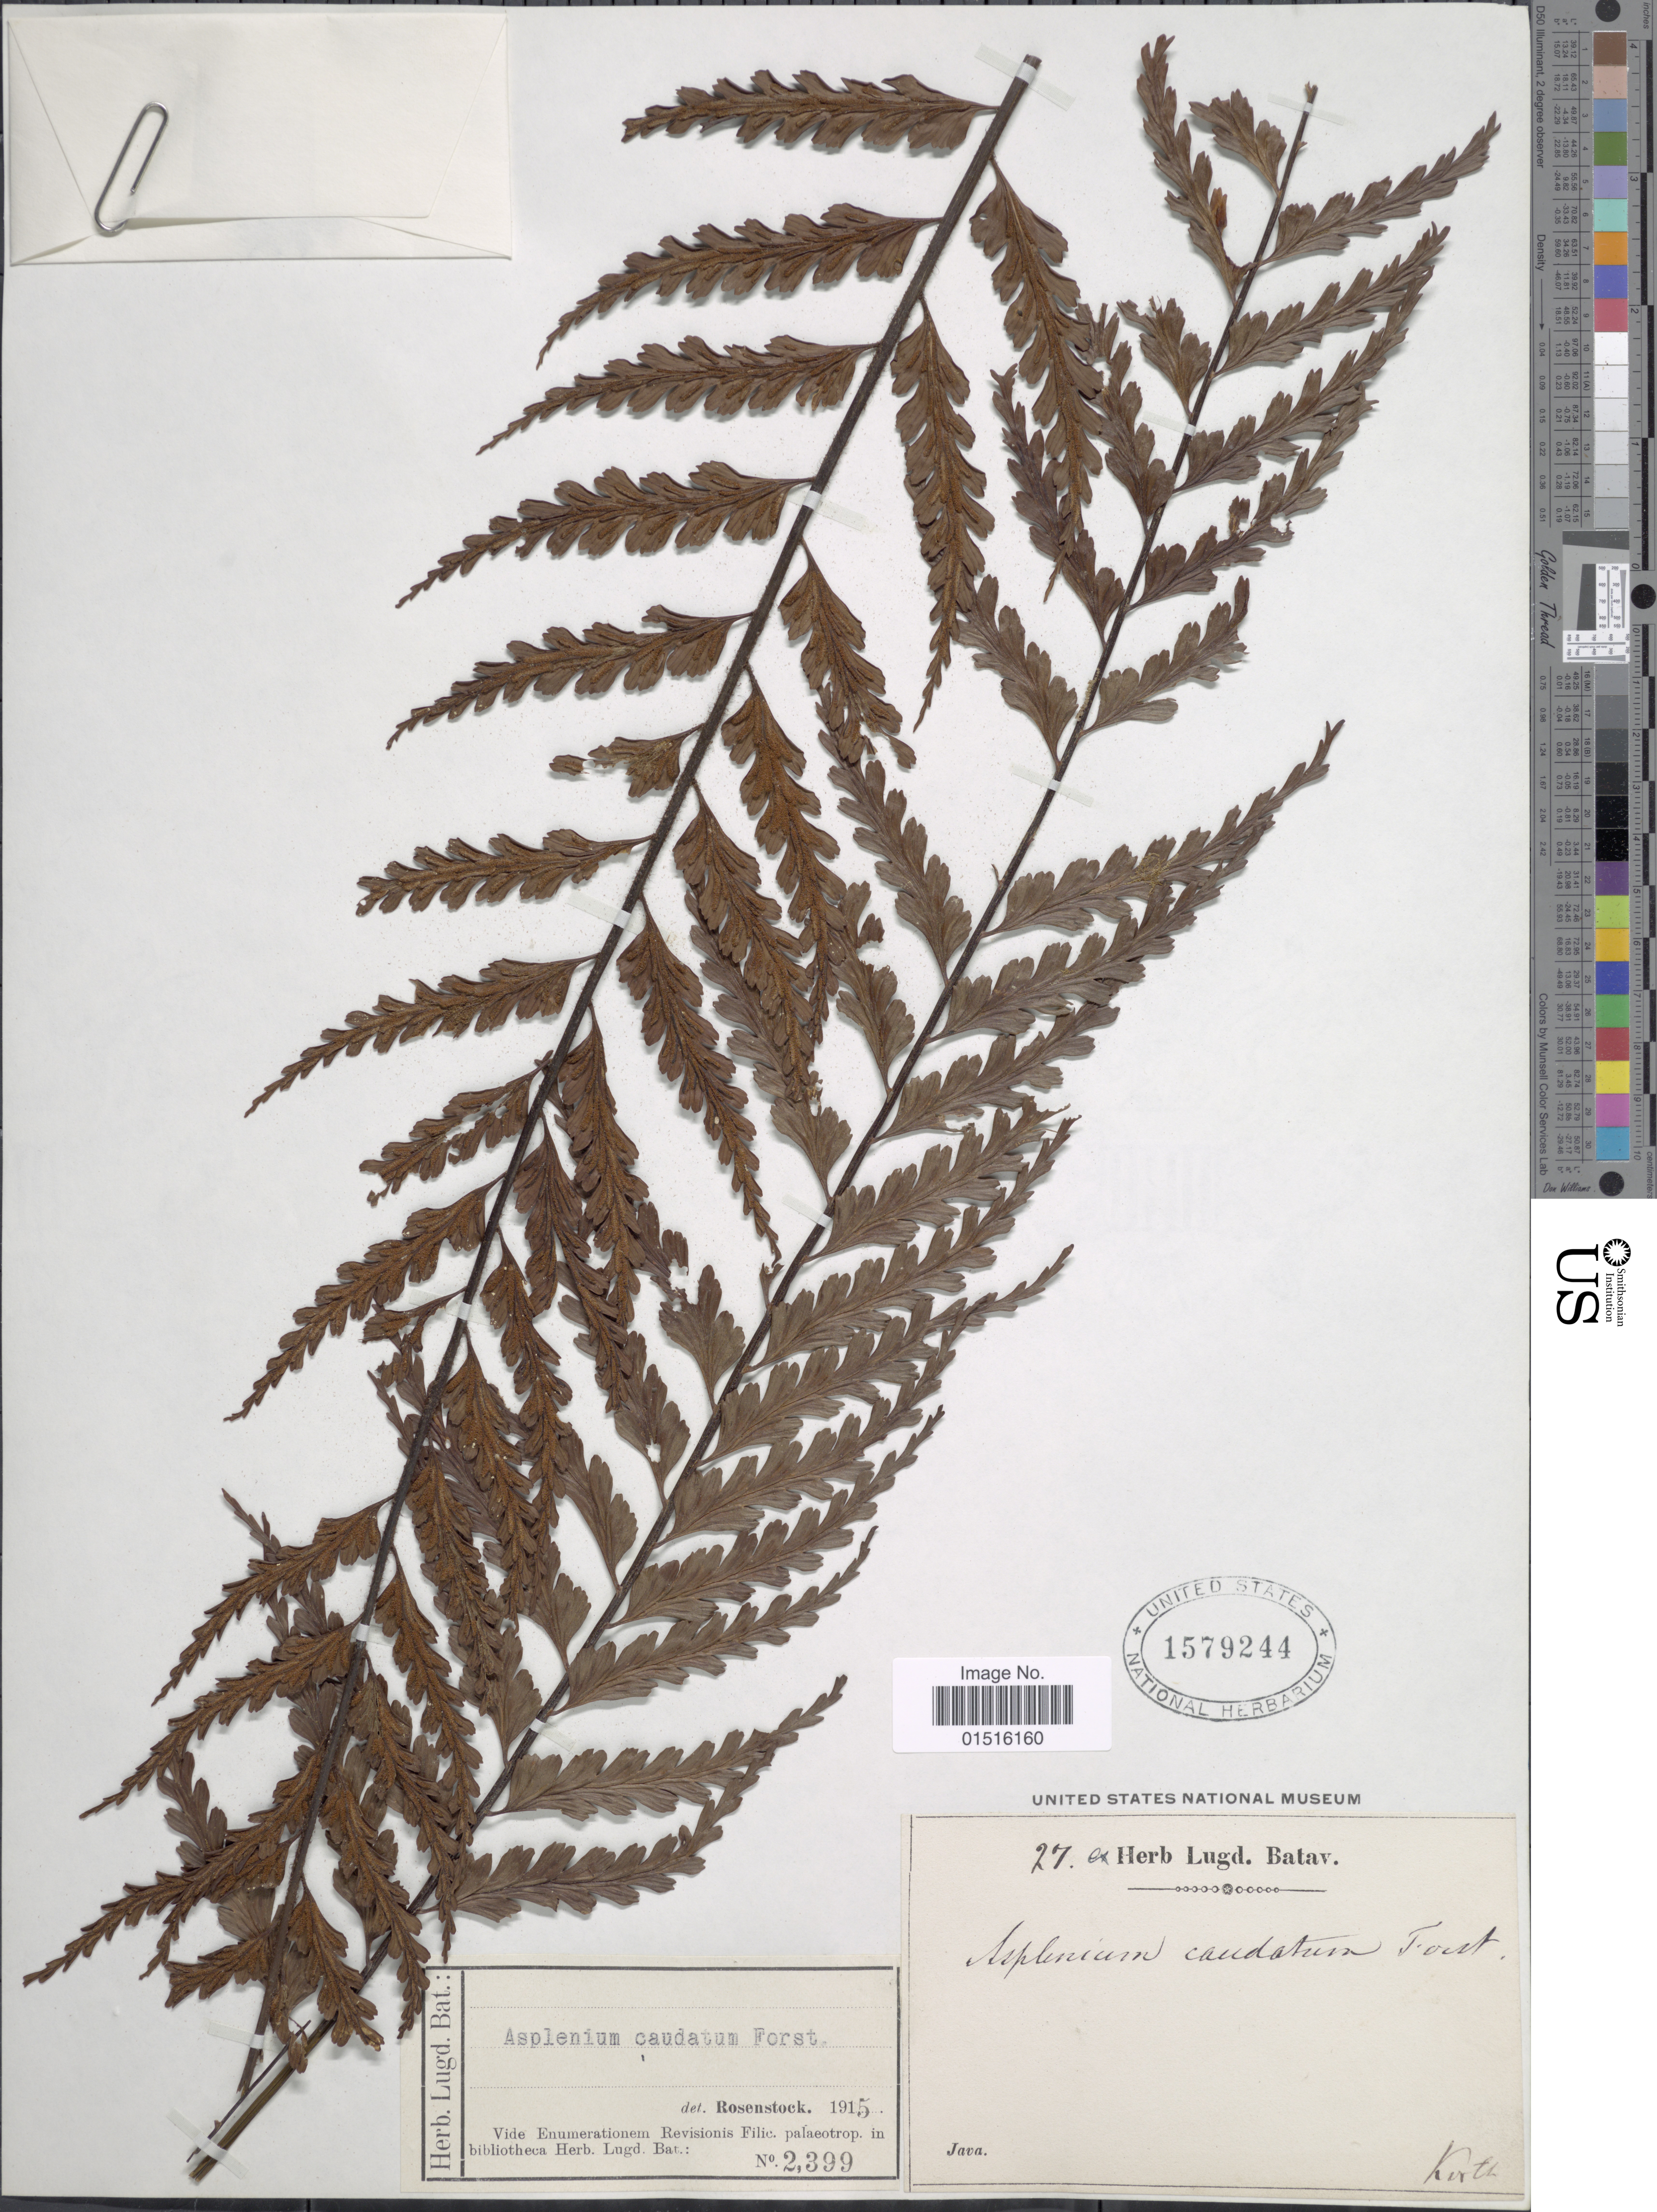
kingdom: Plantae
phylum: Tracheophyta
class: Polypodiopsida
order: Polypodiales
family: Aspleniaceae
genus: Asplenium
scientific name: Asplenium truncatum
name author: Blume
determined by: Salgado, A. E.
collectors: ex herb. Lugduno-Batavo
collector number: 2,399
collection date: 1915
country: Indonesia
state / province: Java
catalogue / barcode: US 1579244